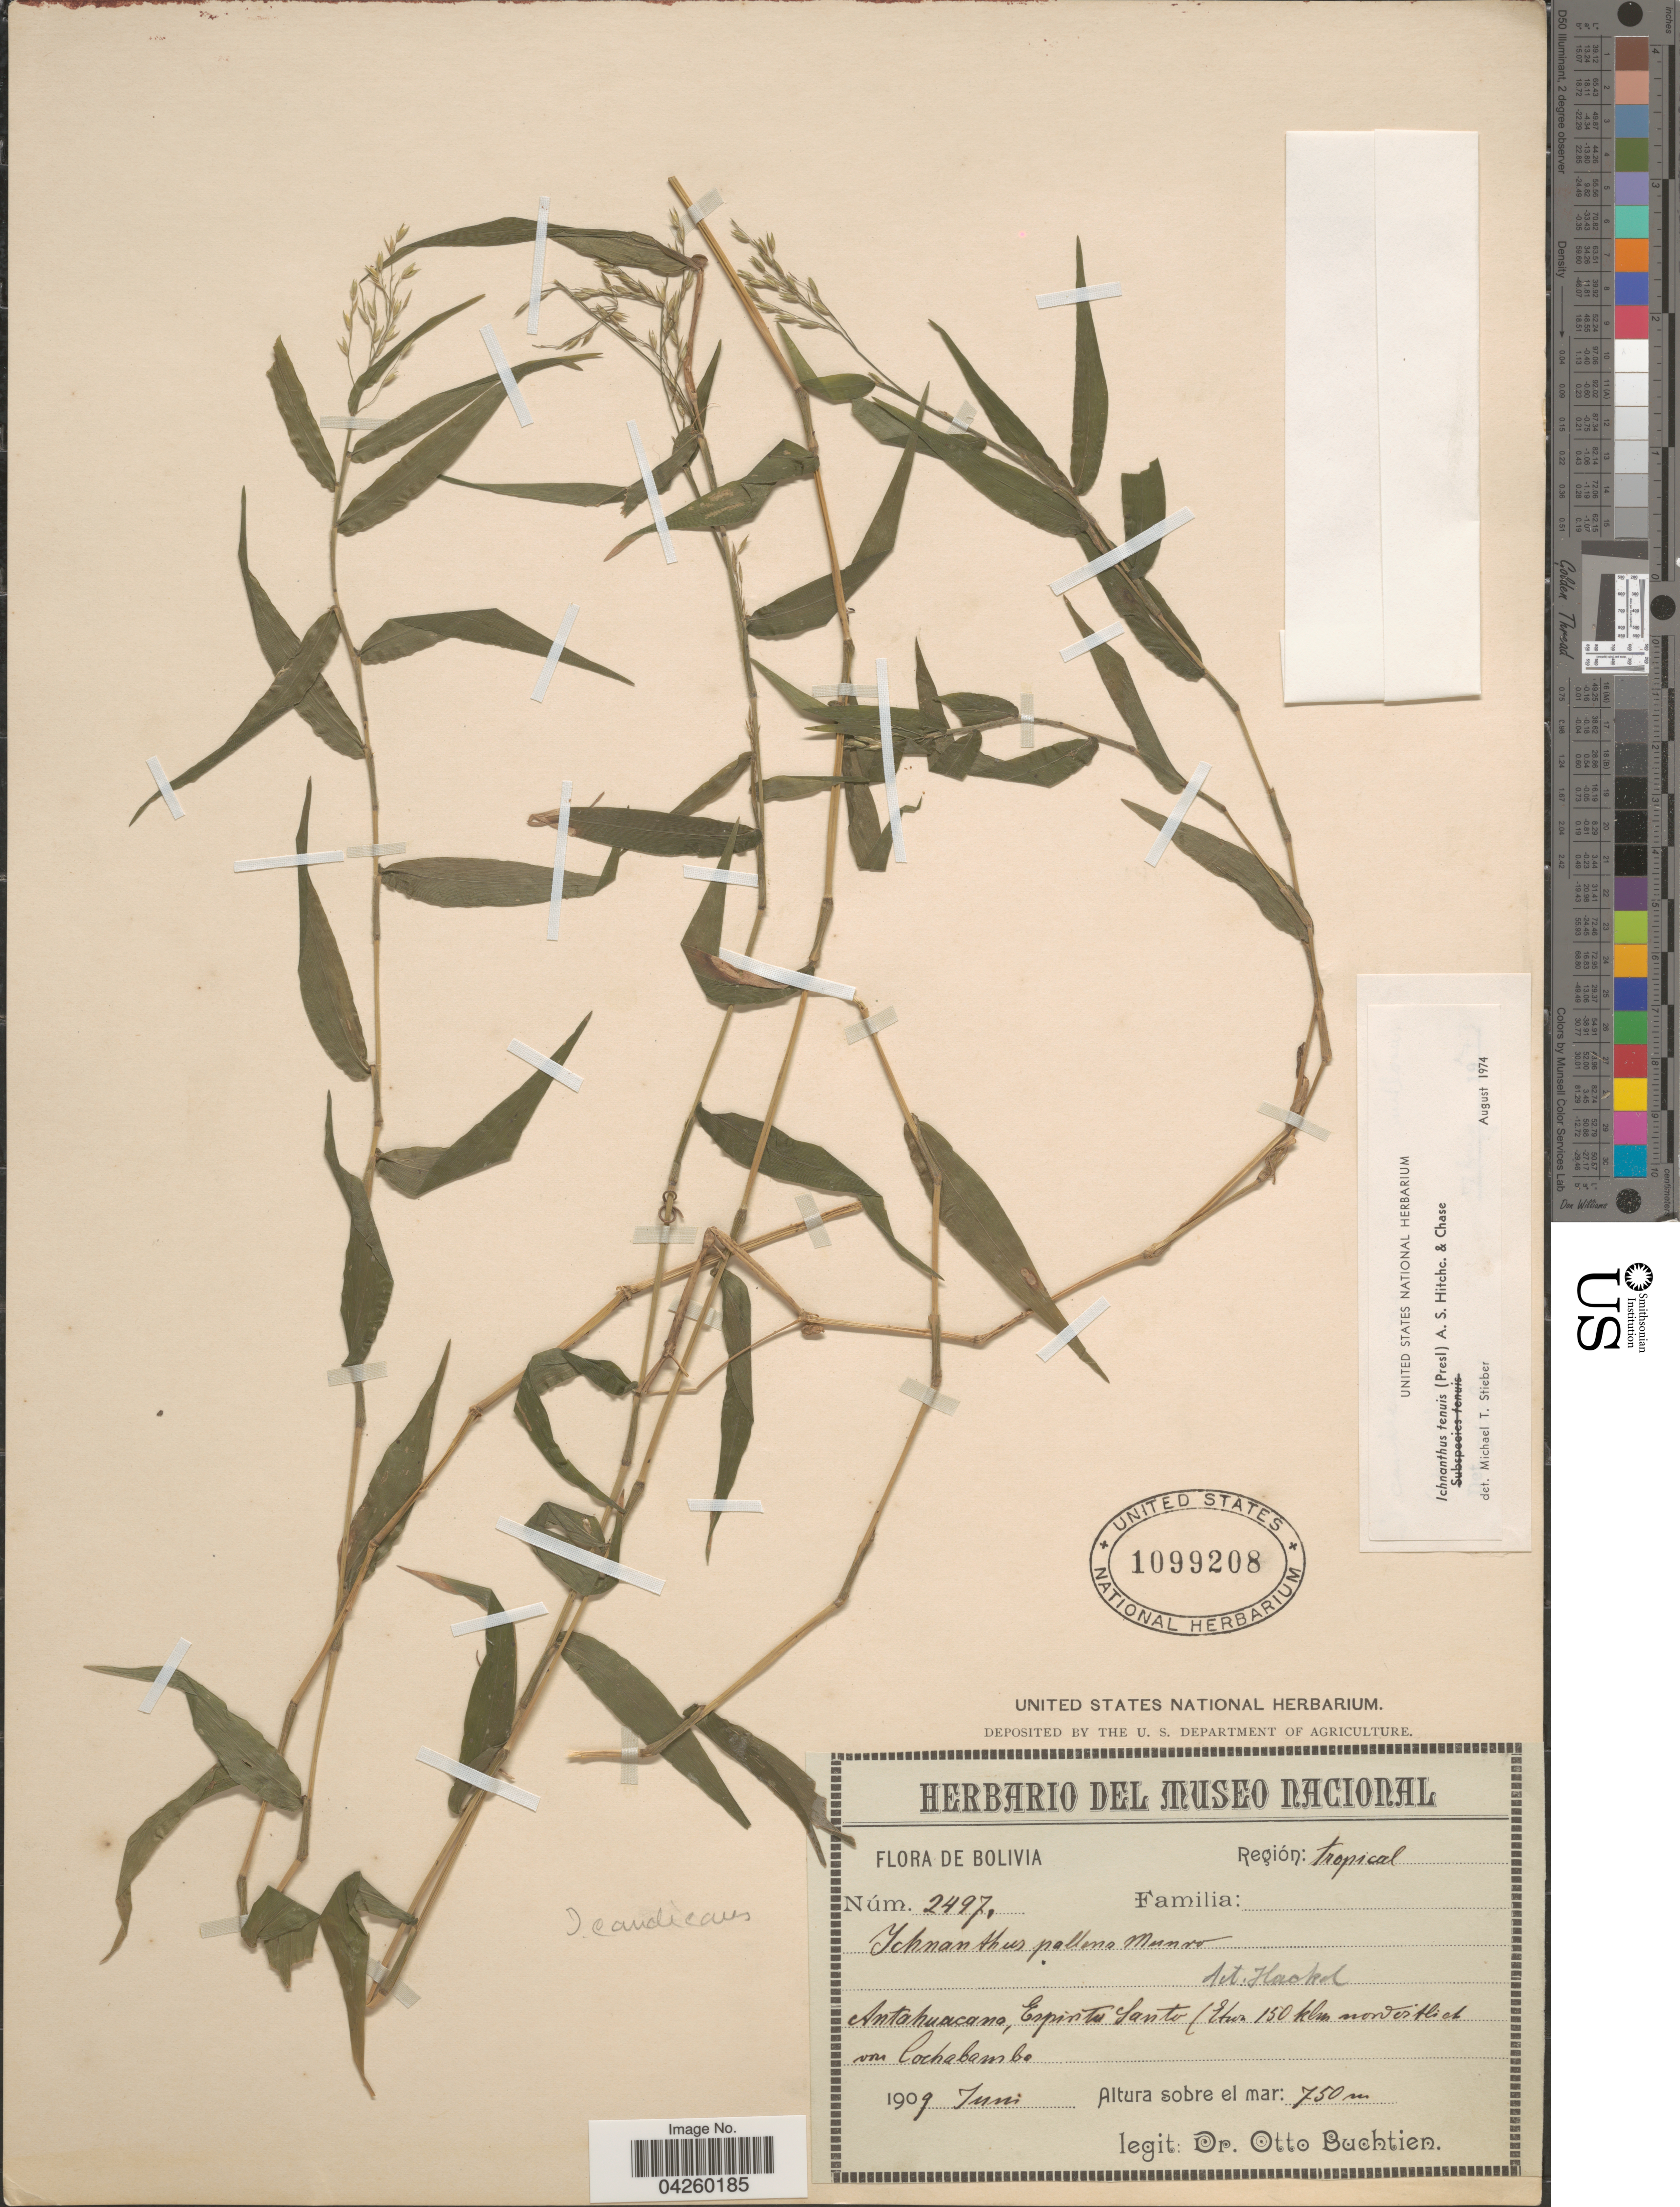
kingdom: Plantae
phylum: Tracheophyta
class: Liliopsida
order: Poales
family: Poaceae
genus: Ichnanthus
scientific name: Ichnanthus tenuis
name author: (J. Presl) Hitchc. & Chase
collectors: O. Buchtien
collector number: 2497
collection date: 1909-06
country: Bolivia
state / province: Cochabamba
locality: Región: tropical. Antahuacana, Espiritu Santo (Etros 150klm nordostlich von Cochabamba).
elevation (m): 750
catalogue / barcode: US 1099208